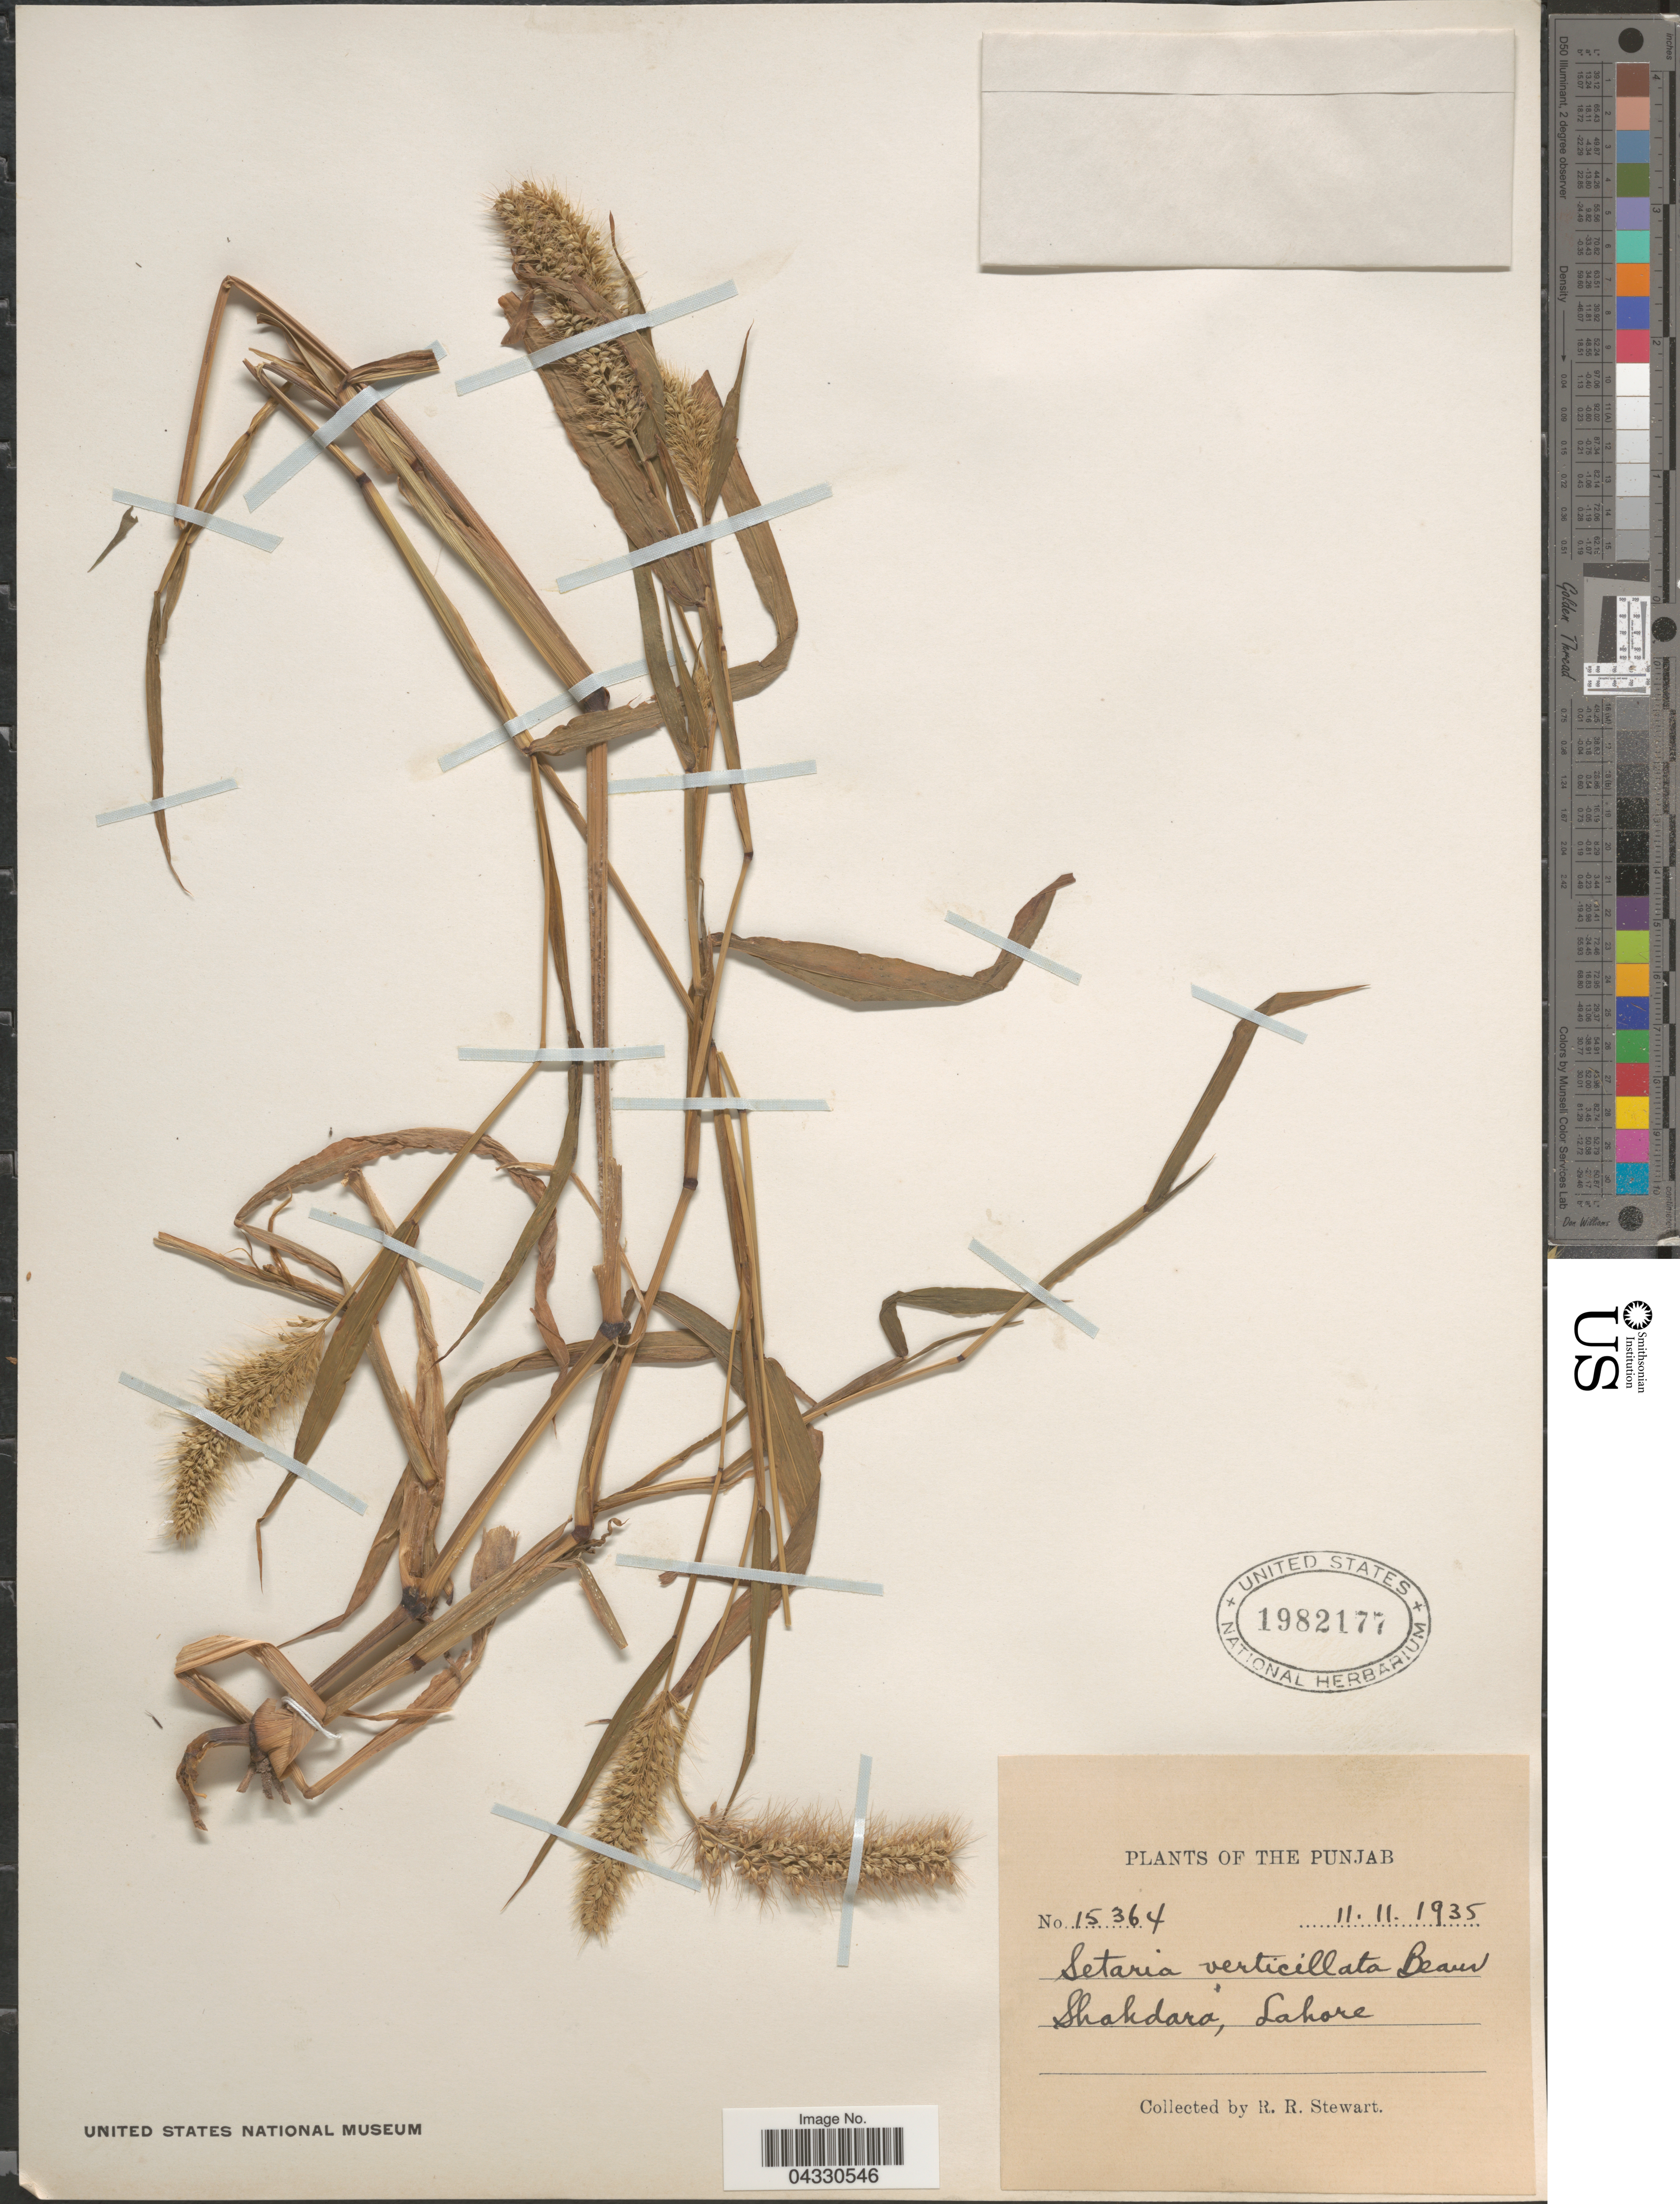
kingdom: Plantae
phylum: Tracheophyta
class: Liliopsida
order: Poales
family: Poaceae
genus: Setaria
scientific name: Setaria verticillata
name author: (L.) P. Beauv.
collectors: R. Stewart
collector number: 15364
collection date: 1935-11-11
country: Pakistan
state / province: Punjab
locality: Shahdara, Lahore.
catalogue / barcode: US 1982177